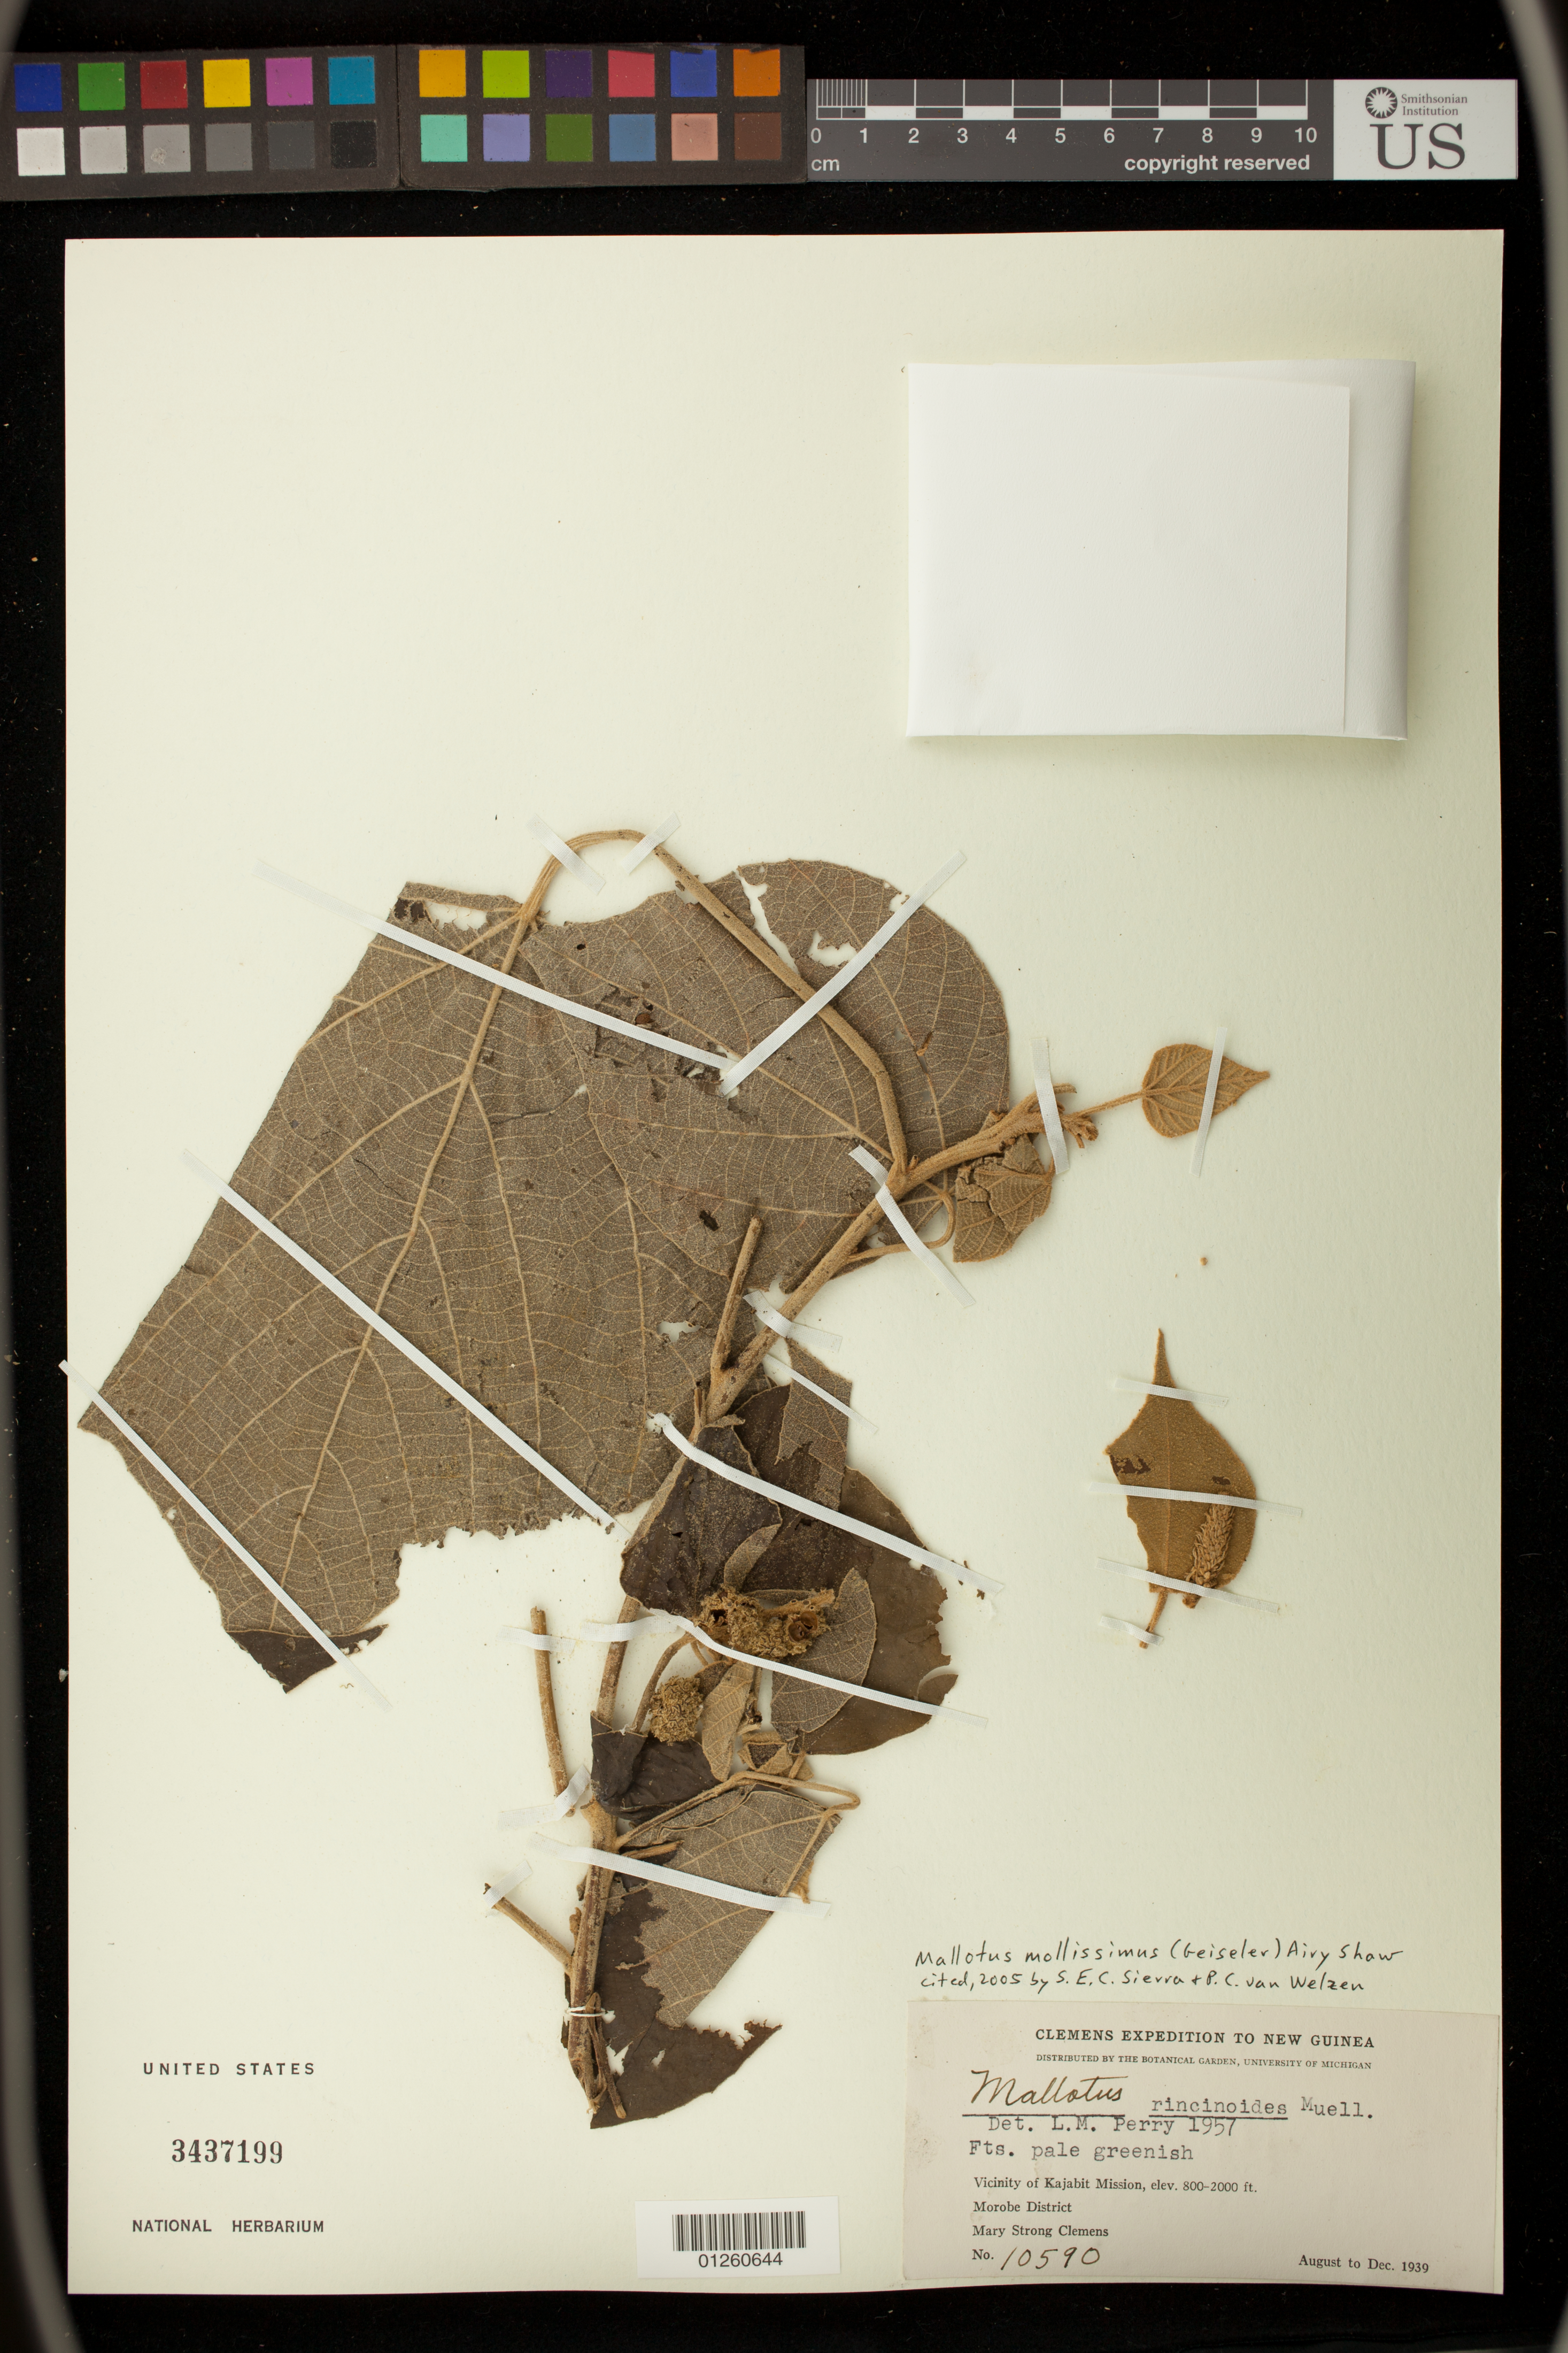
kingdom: Plantae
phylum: Tracheophyta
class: Magnoliopsida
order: Malpighiales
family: Euphorbiaceae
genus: Mallotus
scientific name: Mallotus mollissimus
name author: (Geiseler) Airy Shaw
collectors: M. S. Clemens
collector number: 10590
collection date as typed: Aug 1939 to -- Dec 1939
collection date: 1939-08/1939-12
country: Papua New Guinea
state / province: Morobe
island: New Guinea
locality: Vicinity of Kajabit Mission.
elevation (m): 244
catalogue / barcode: US 3437199